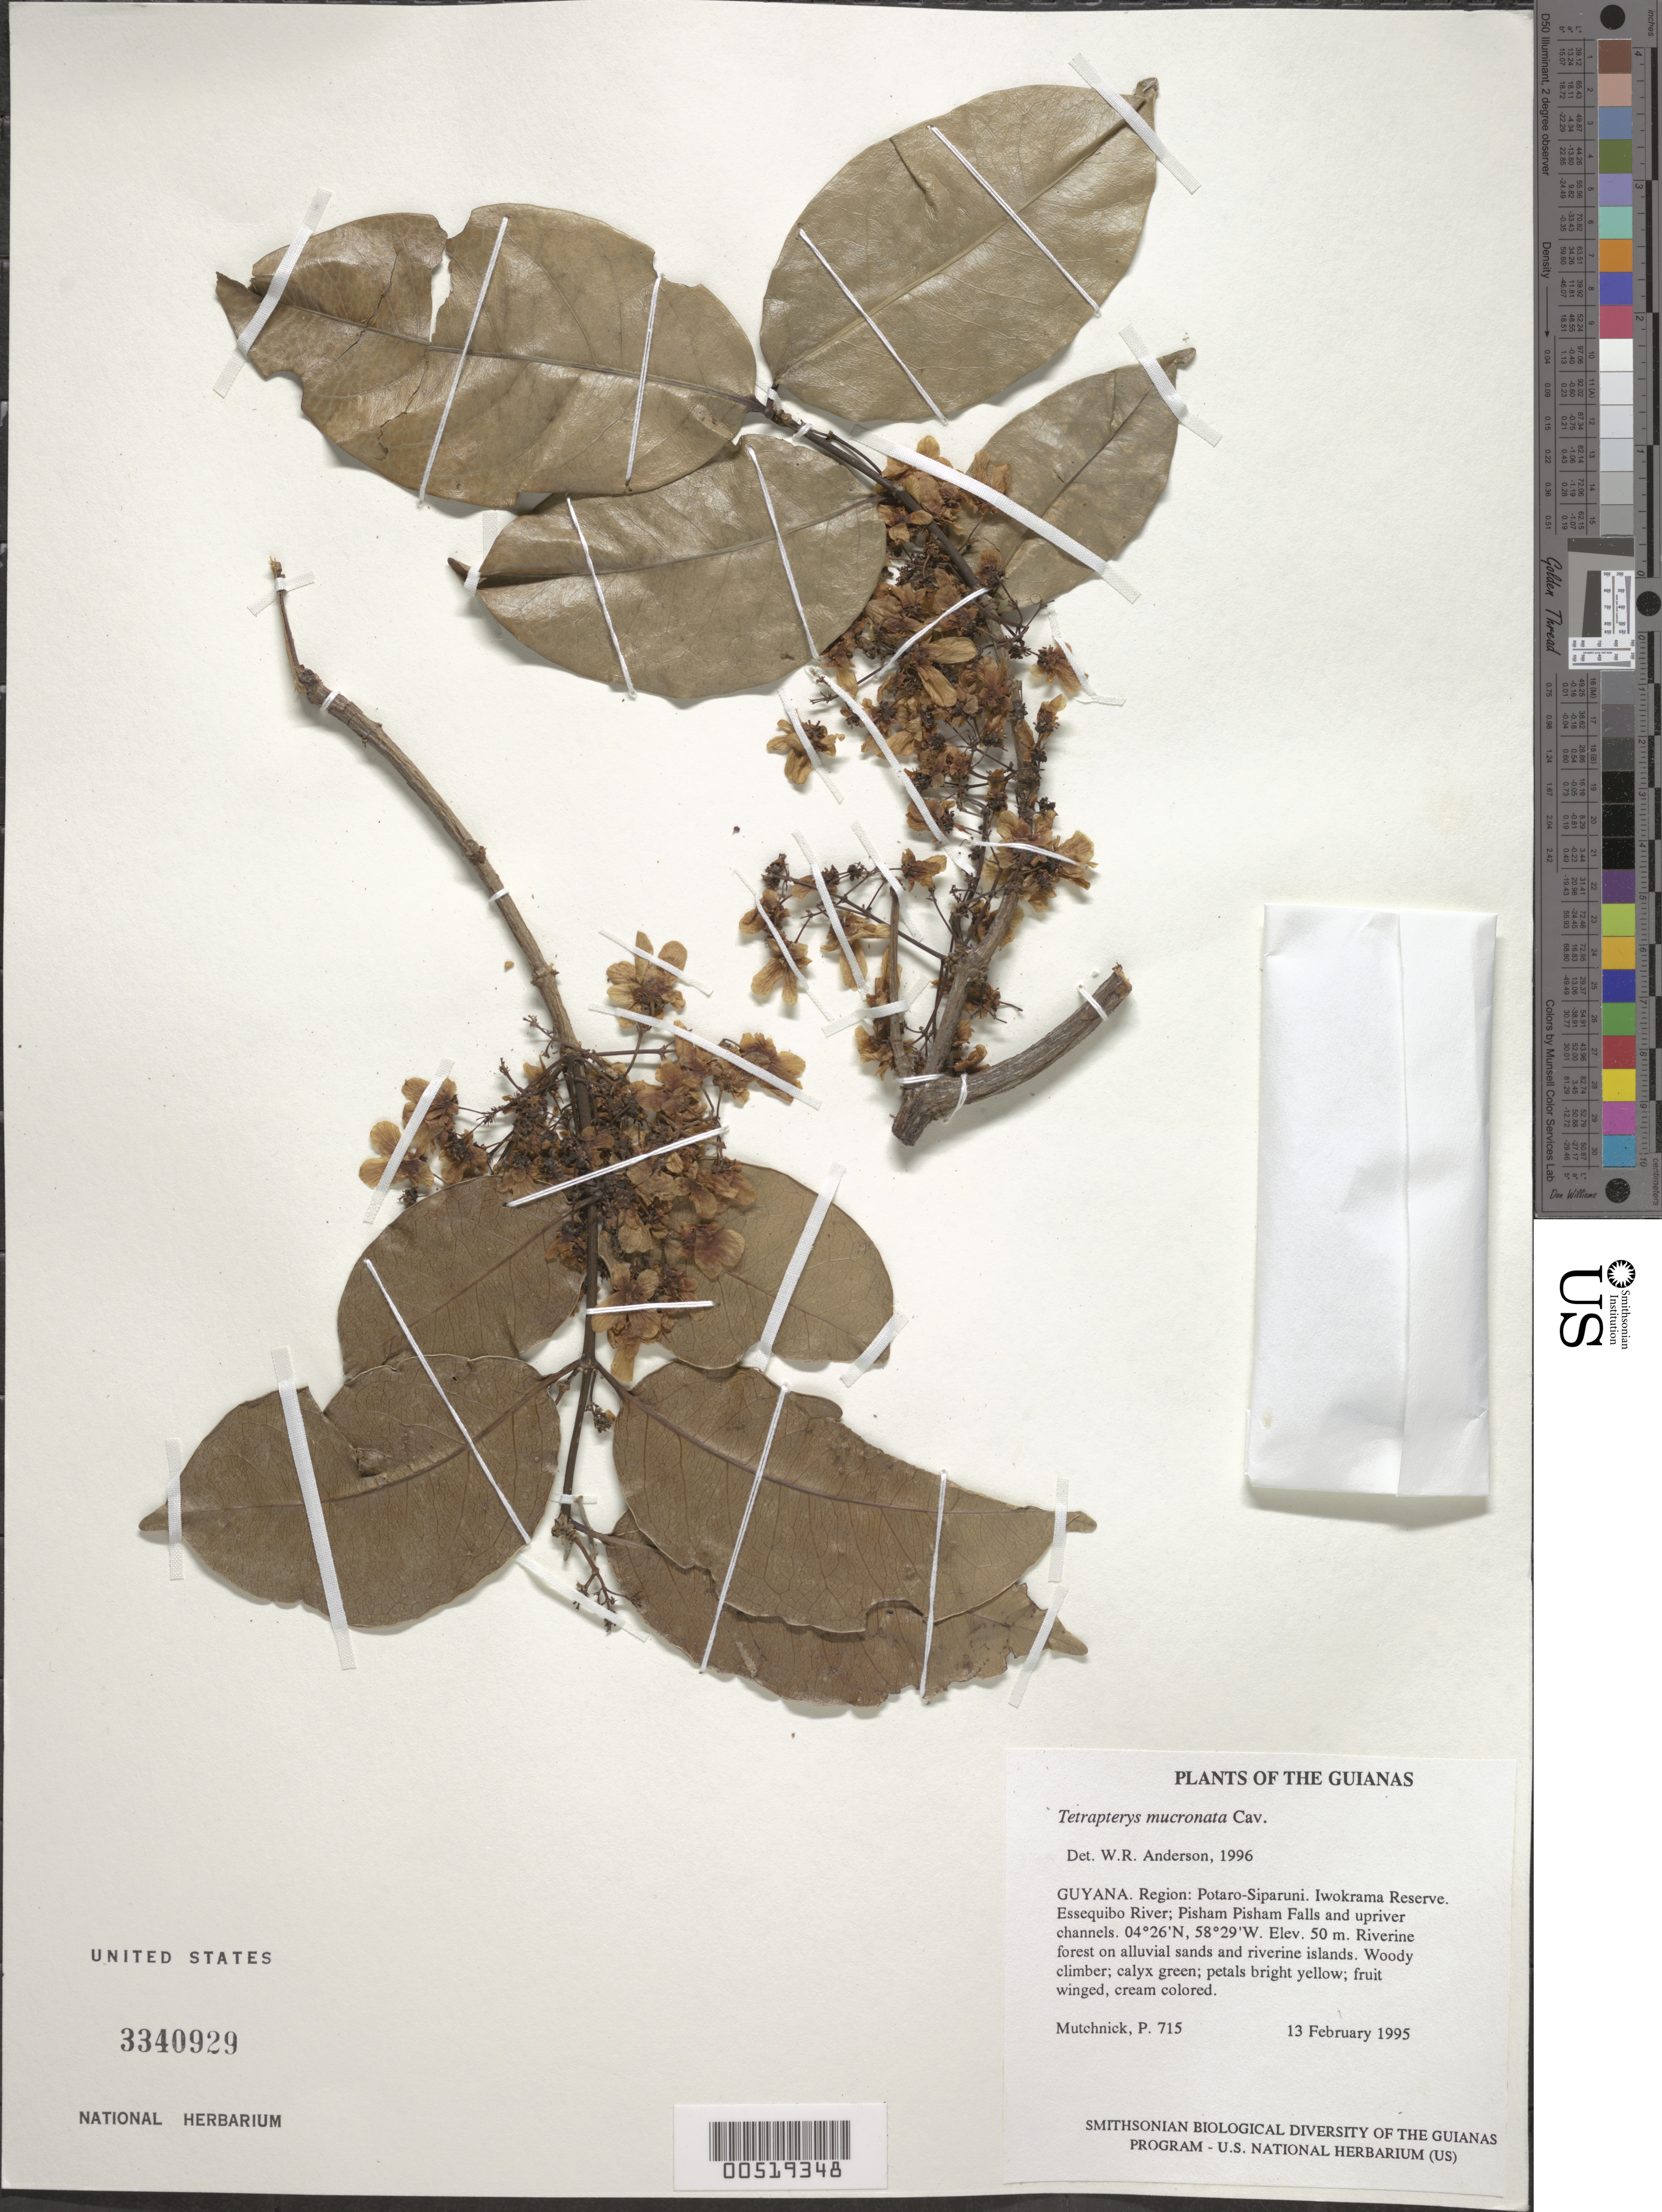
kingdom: Plantae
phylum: Tracheophyta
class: Magnoliopsida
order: Malpighiales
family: Malpighiaceae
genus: Tetrapterys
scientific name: Tetrapterys mucronata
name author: Cav.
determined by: Anderson, W. R., (MICH), University of Michigan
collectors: P. Mutchnick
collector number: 715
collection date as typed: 13 February 1995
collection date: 1995-02-13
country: Guyana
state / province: Potaro-Siparuni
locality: Iwokrama Reserve. Essequibo River; Pisham Pisham Falls and upriver channels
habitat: Riverine forest on alluvial sands and riverine islands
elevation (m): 50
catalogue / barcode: US 3340929